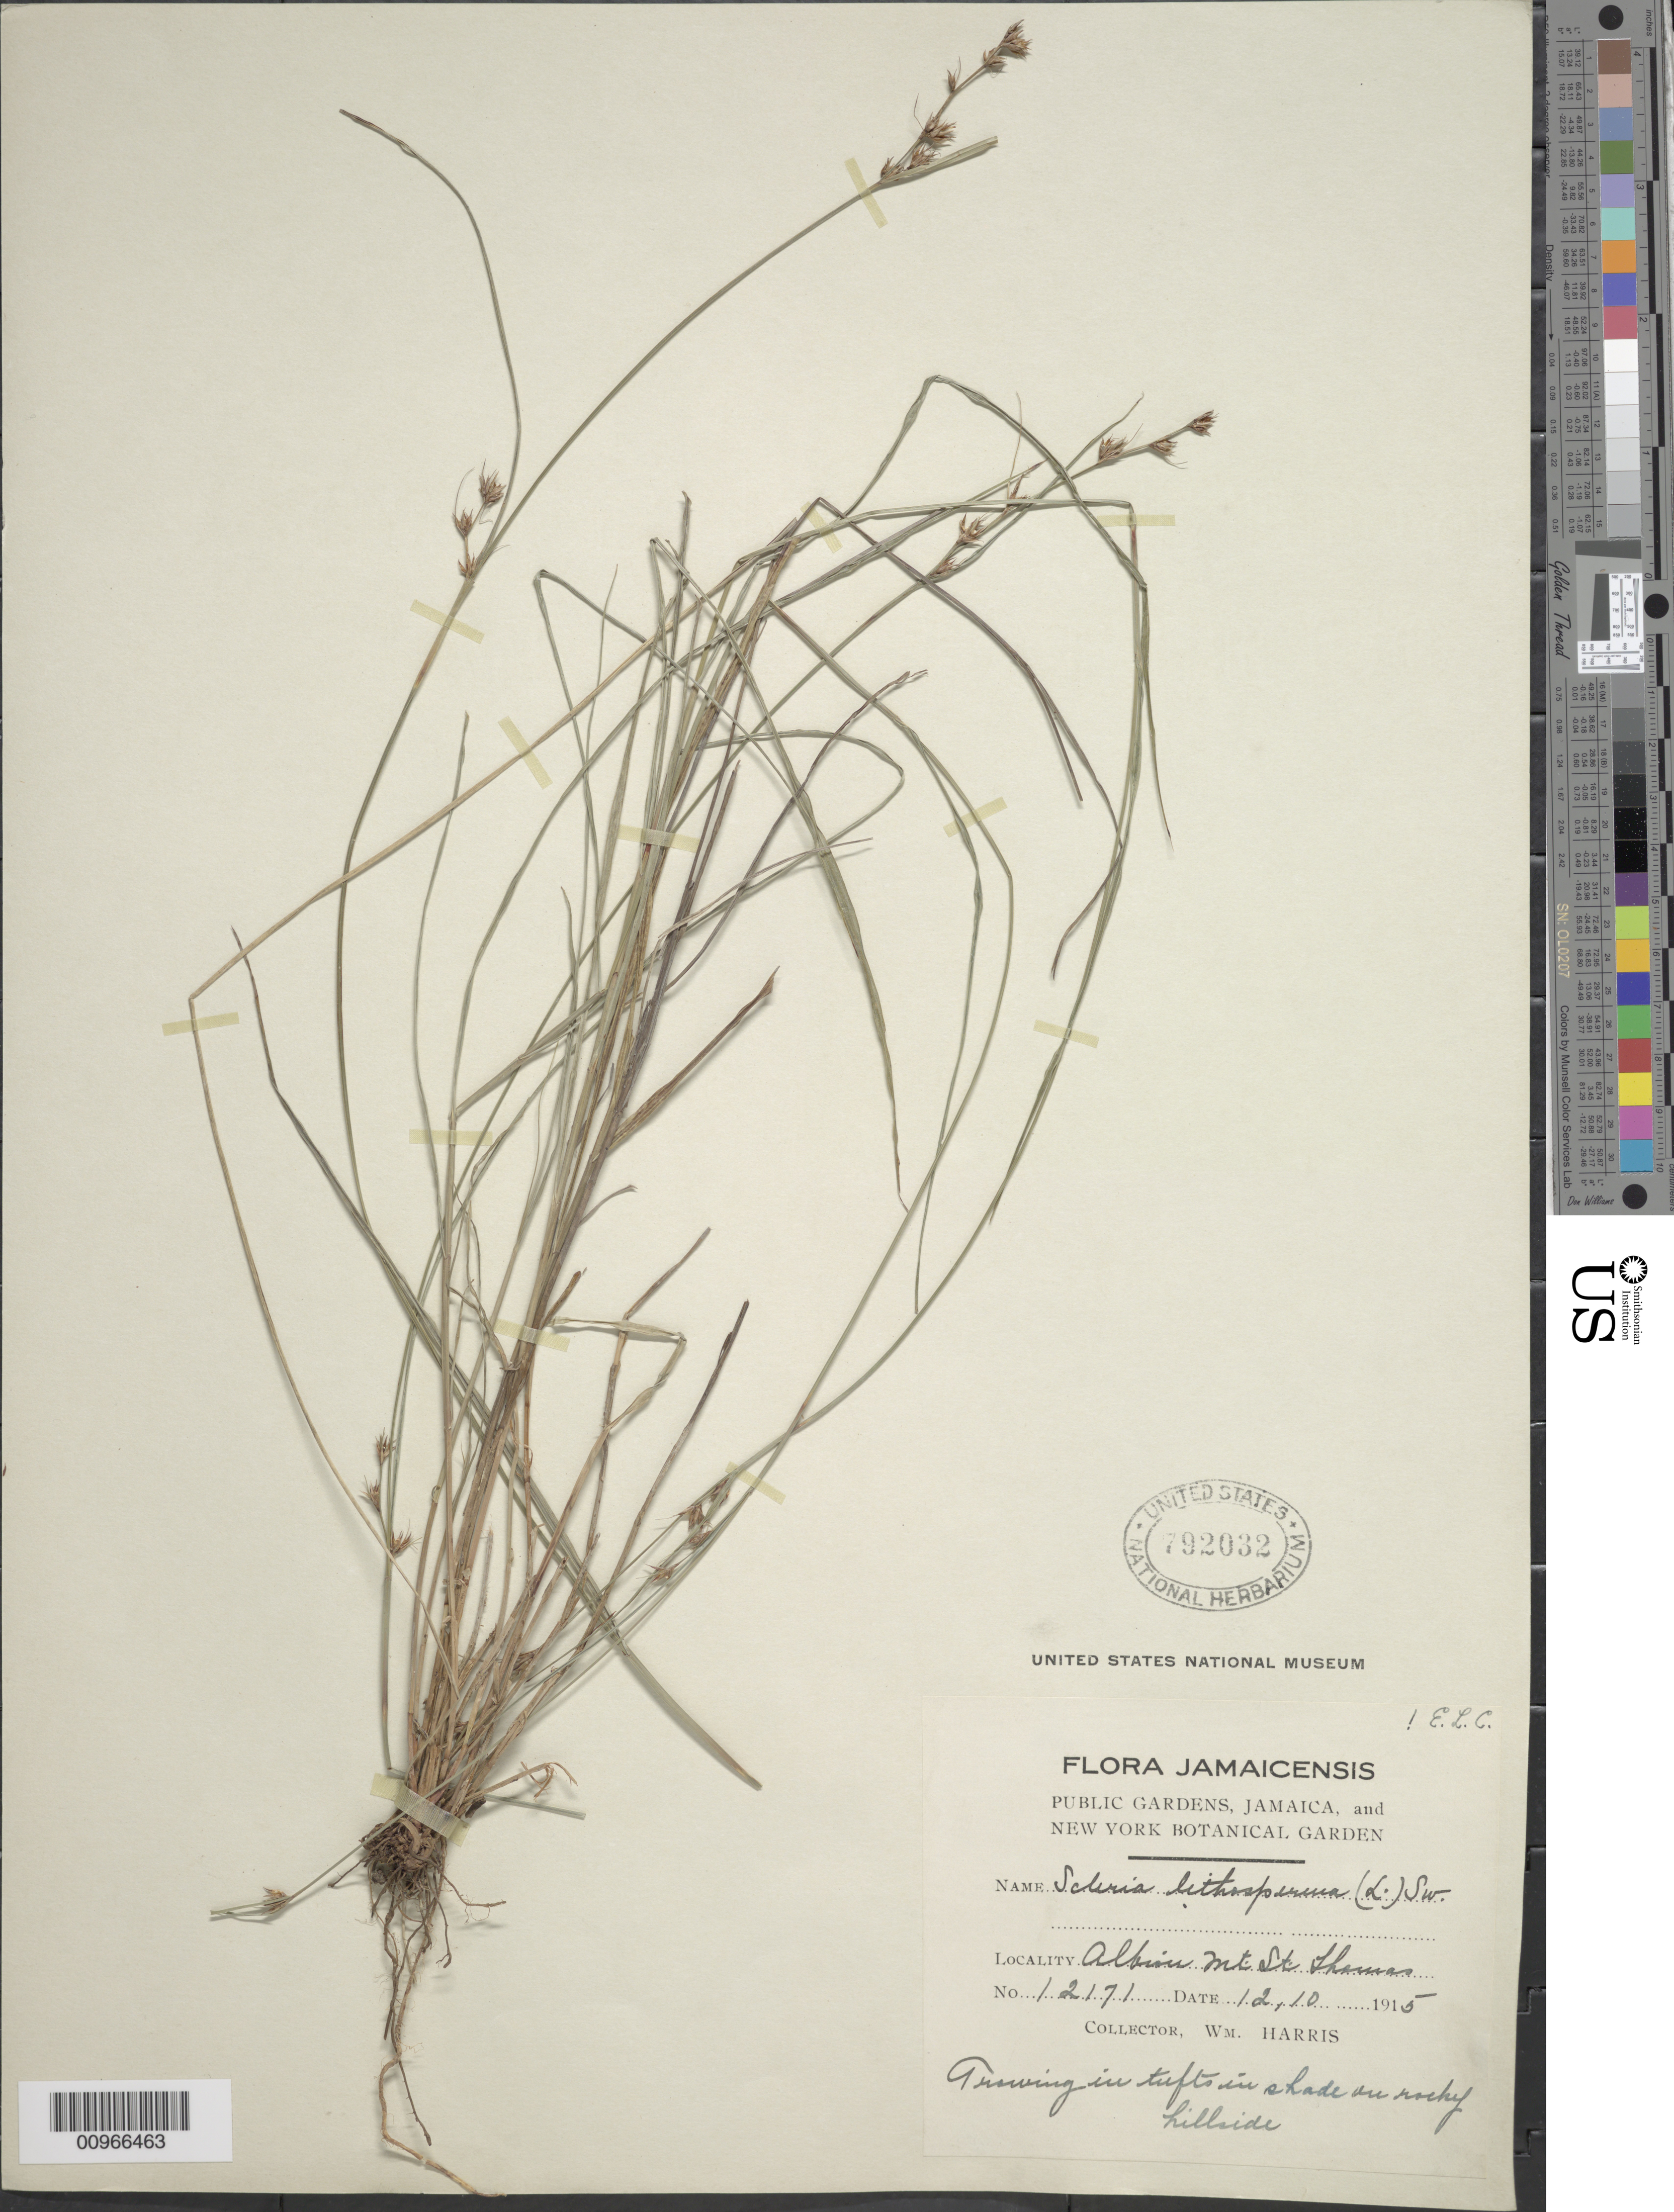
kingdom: Plantae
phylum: Tracheophyta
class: Liliopsida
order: Poales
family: Cyperaceae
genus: Scleria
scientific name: Scleria lithosperma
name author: (L.) Sw.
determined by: Core, E. L.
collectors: W. H. Harris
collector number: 12171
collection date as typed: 12 Oct 1915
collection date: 1915-10-12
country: Jamaica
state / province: Saint Thomas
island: Jamaica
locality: Albiou Mt.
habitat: In shade on rocky hillside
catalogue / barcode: US 792032